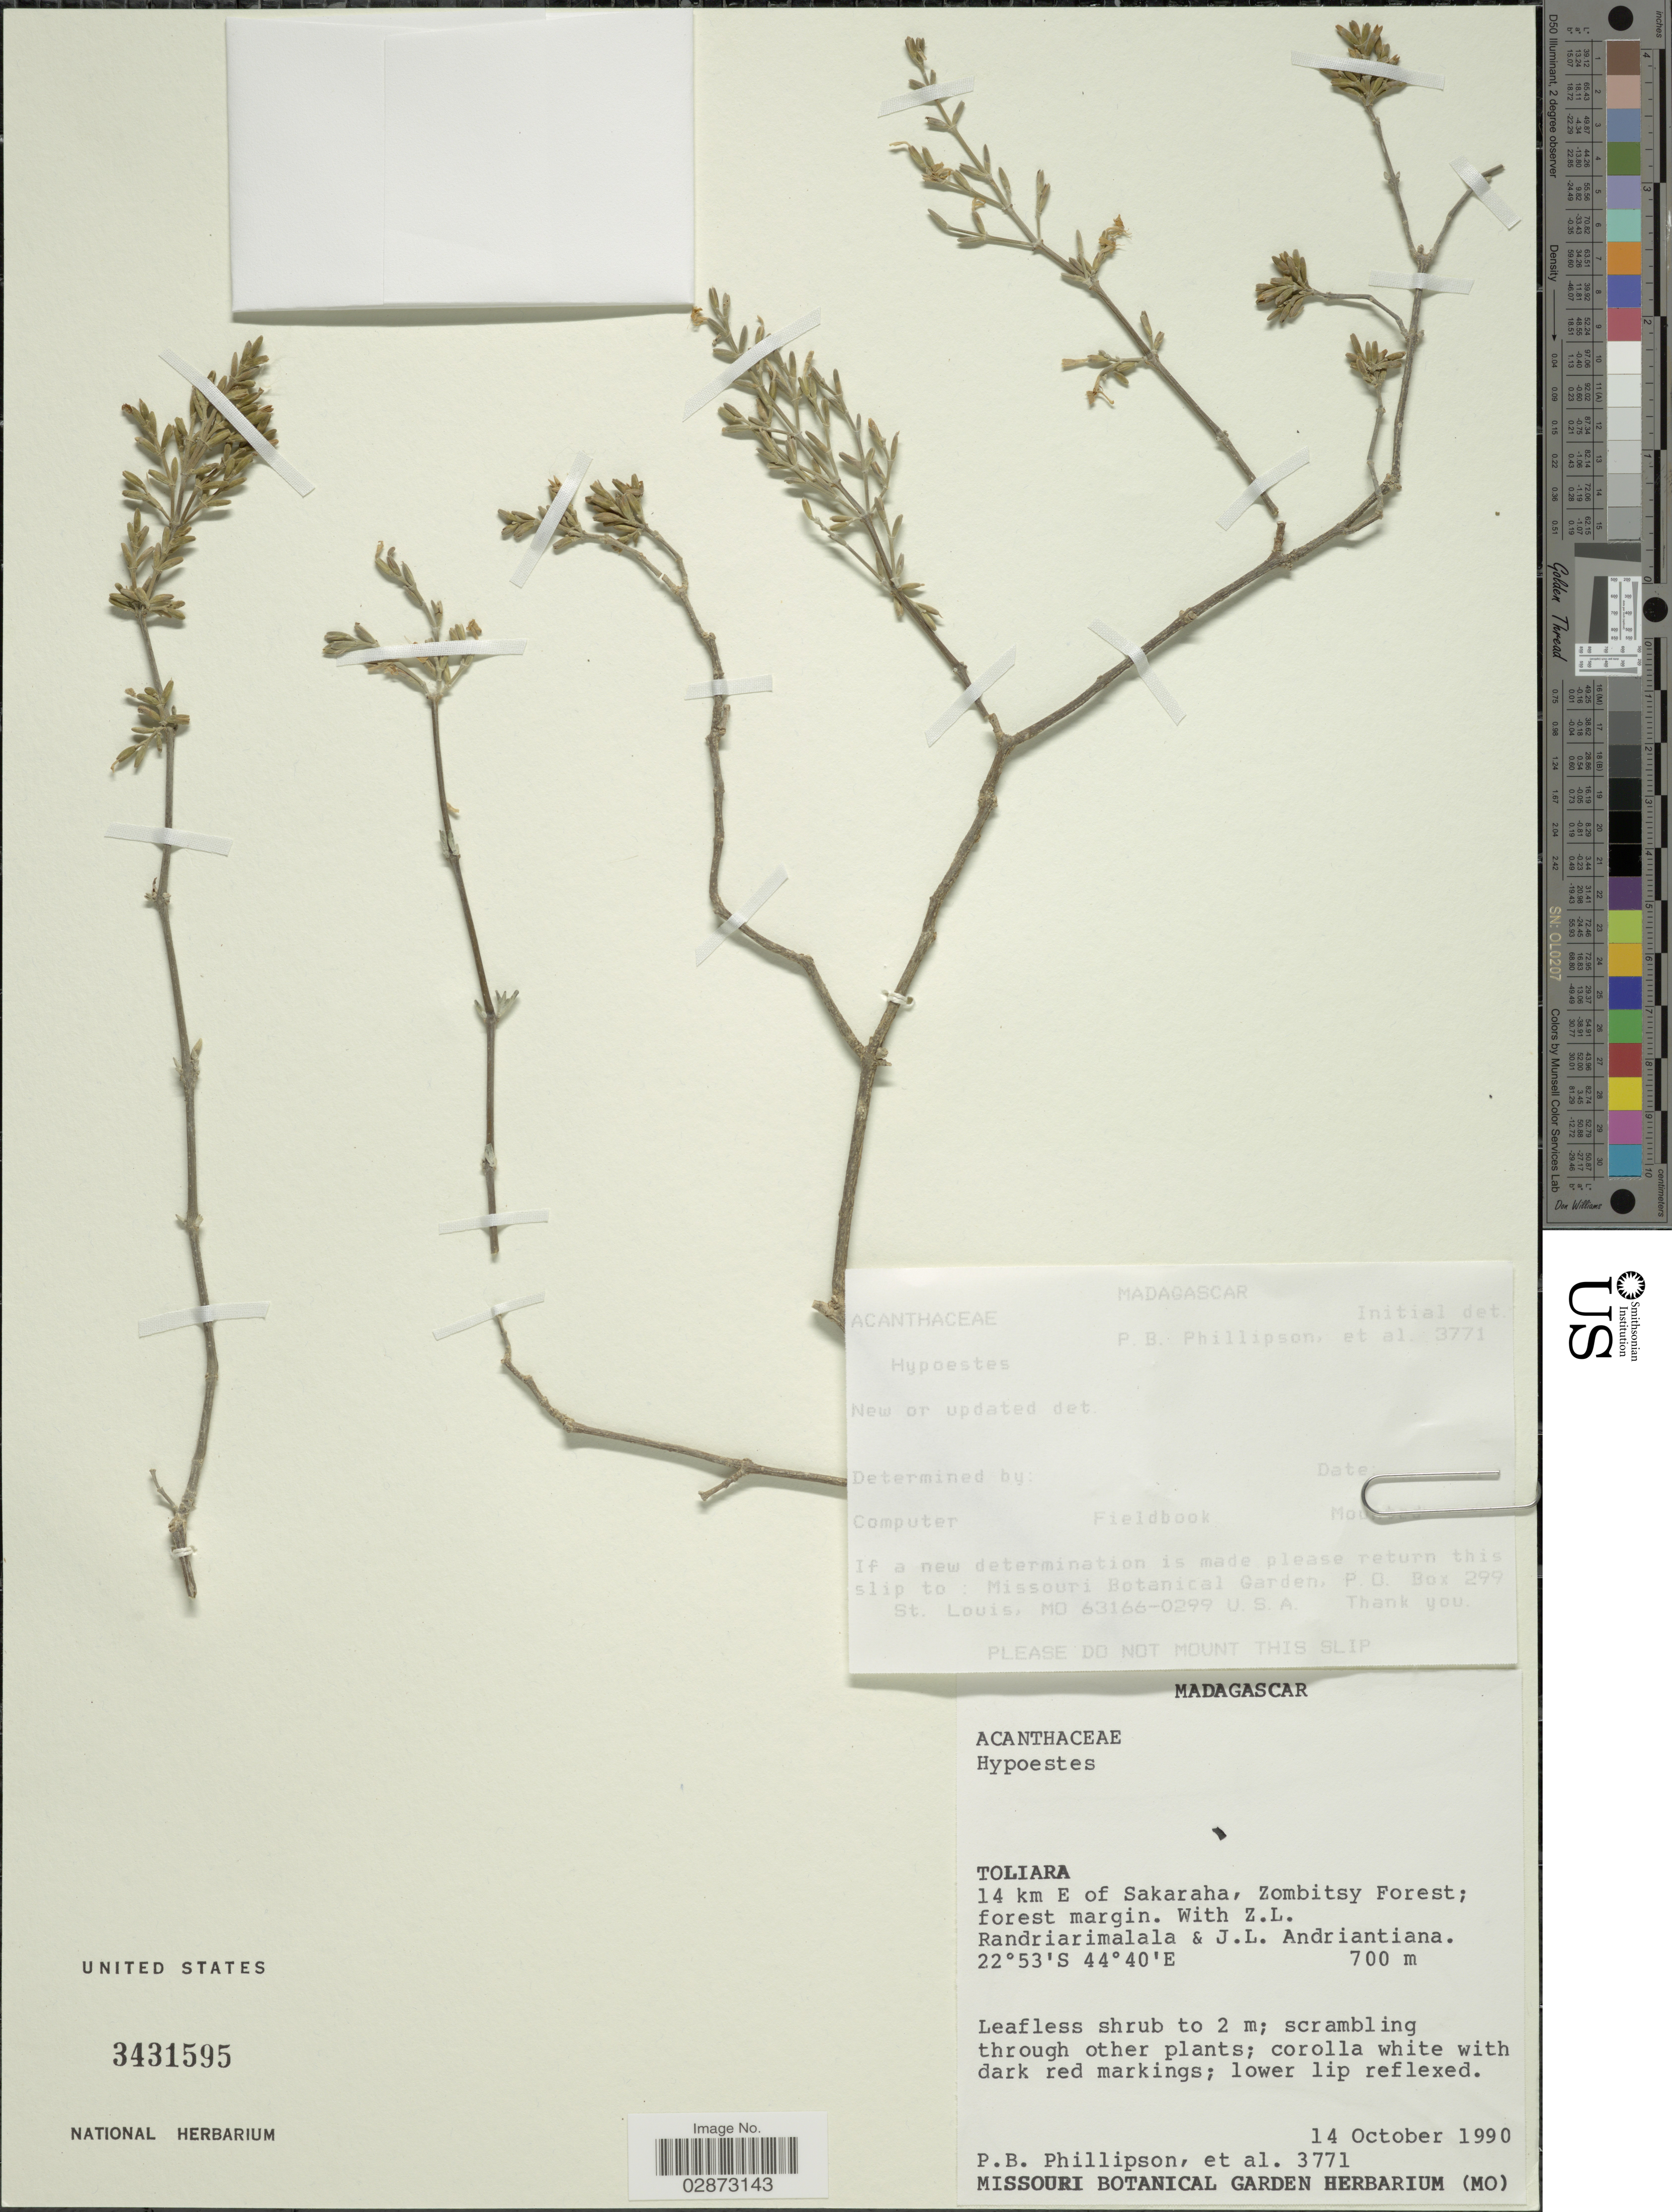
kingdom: Plantae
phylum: Tracheophyta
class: Magnoliopsida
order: Lamiales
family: Acanthaceae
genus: Hypoestes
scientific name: Hypoestes sp.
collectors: P. B. Phillipson, Z. Randriarimalala & J. Andriantiana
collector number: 3771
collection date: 1990-10-14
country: Madagascar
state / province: Atsimo-Andrefana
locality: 14 km E of Sakaraha, Zombitsy Forest.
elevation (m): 700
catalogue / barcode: US 3431595